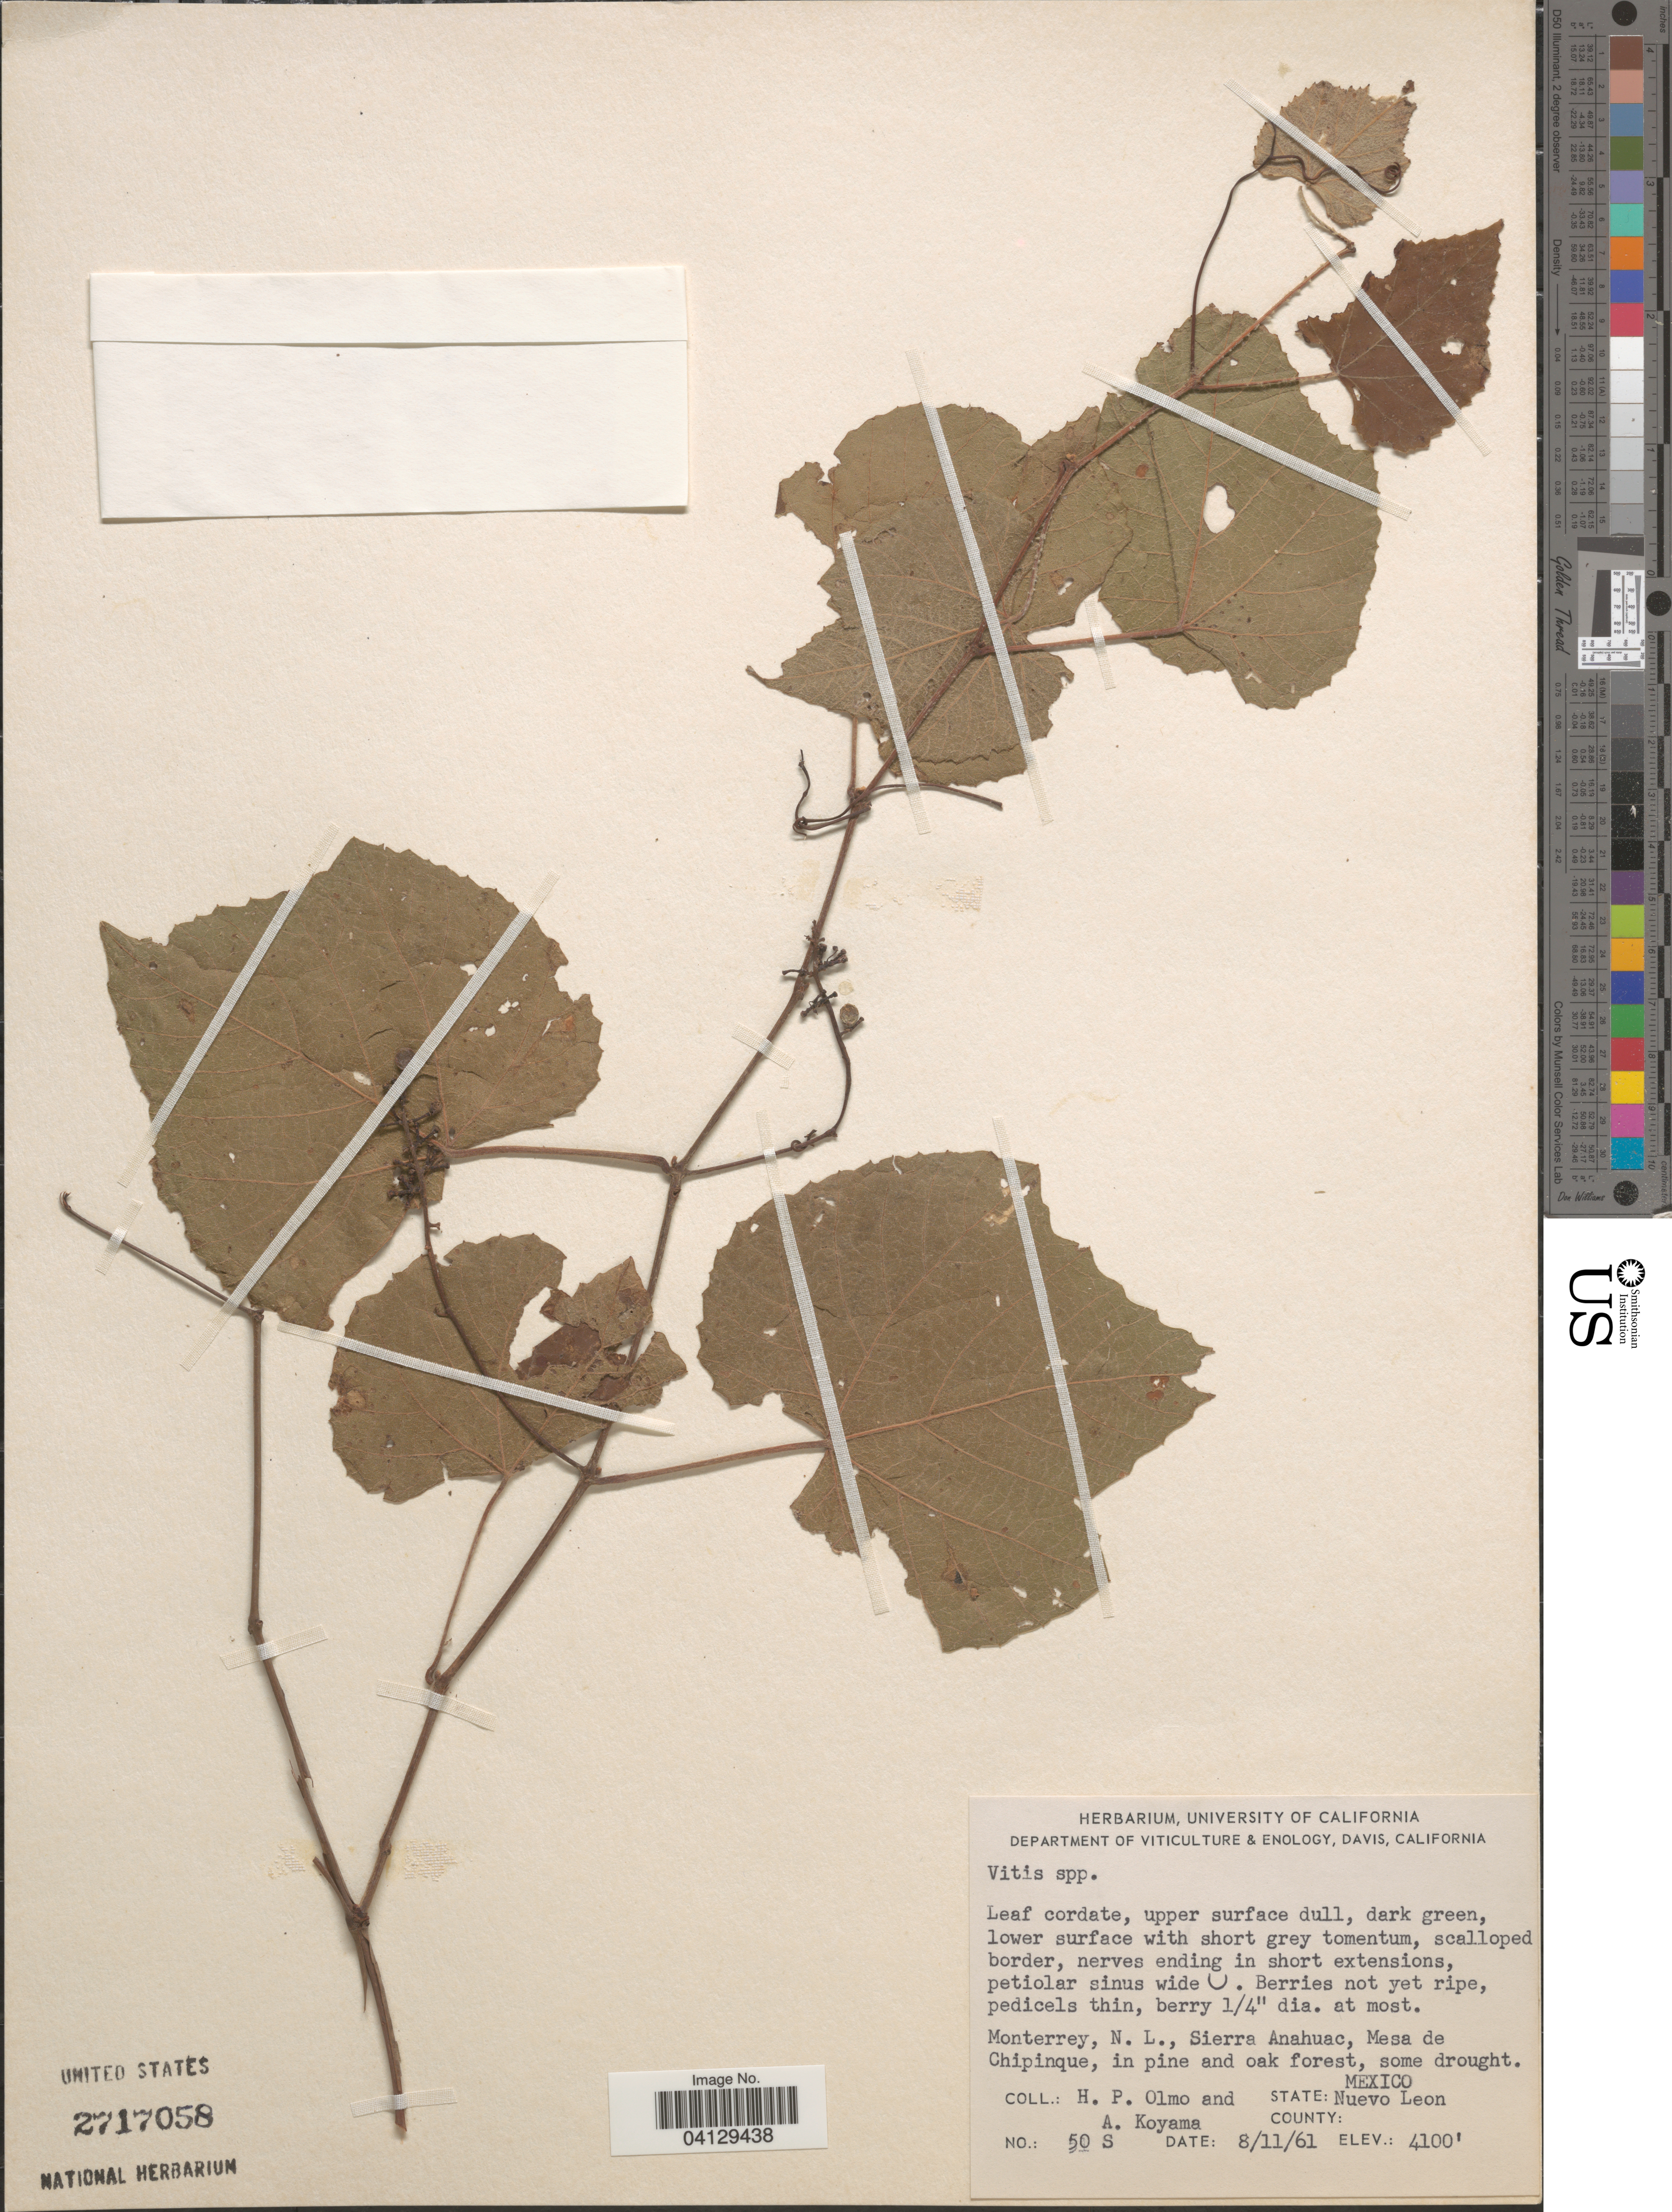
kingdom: Plantae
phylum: Tracheophyta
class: Magnoliopsida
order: Vitales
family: Vitaceae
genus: Vitis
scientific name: Vitis sp.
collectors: H. Olmo & A. Koyama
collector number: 50S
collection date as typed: Transcribed d/m/y: 11/8/61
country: Mexico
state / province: Nuevo León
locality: Monterrey, Sierra Anahuac, Mesa de Chipinque.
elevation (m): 1250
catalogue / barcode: US 2717058